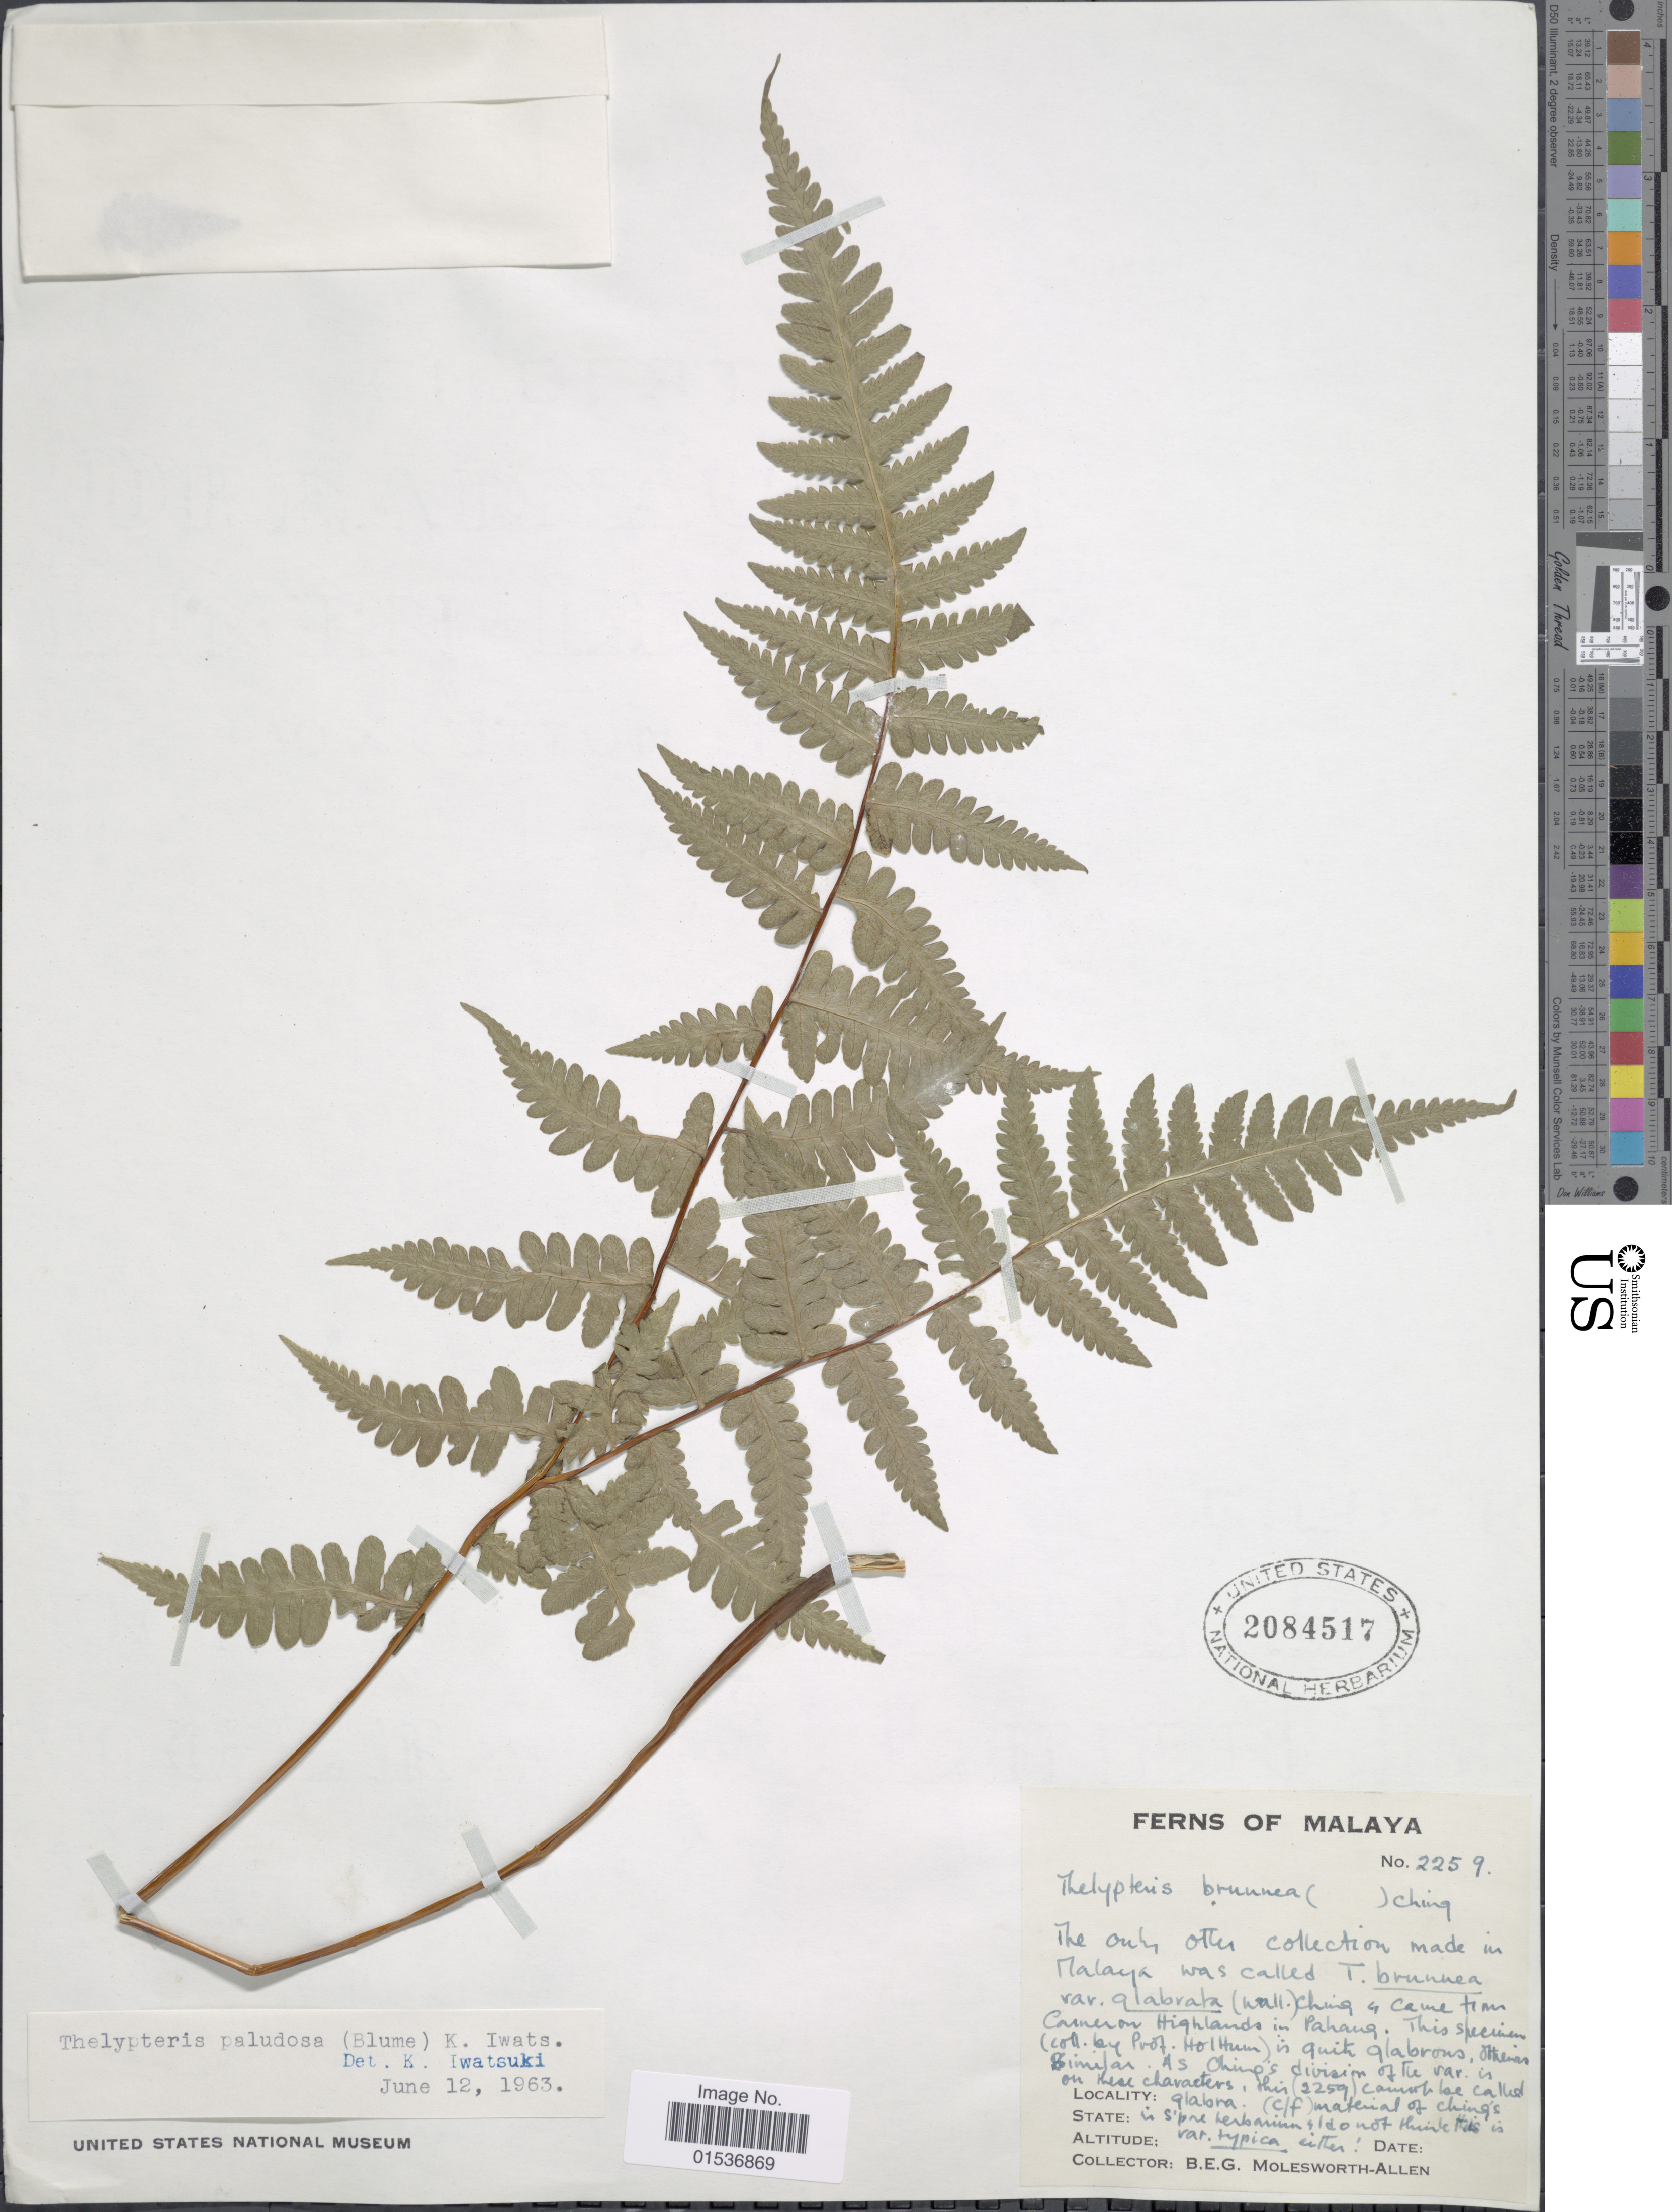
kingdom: Plantae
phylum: Tracheophyta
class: Polypodiopsida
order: Polypodiales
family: Thelypteridaceae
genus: Pseudophegopteris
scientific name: Pseudophegopteris pyrrhorachis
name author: (Kunze) Ching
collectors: B. E. G. Molesworth-Allen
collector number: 2259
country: Malaysia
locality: Malaya, Cameron Highlands in Pahang.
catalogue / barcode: US 2084517